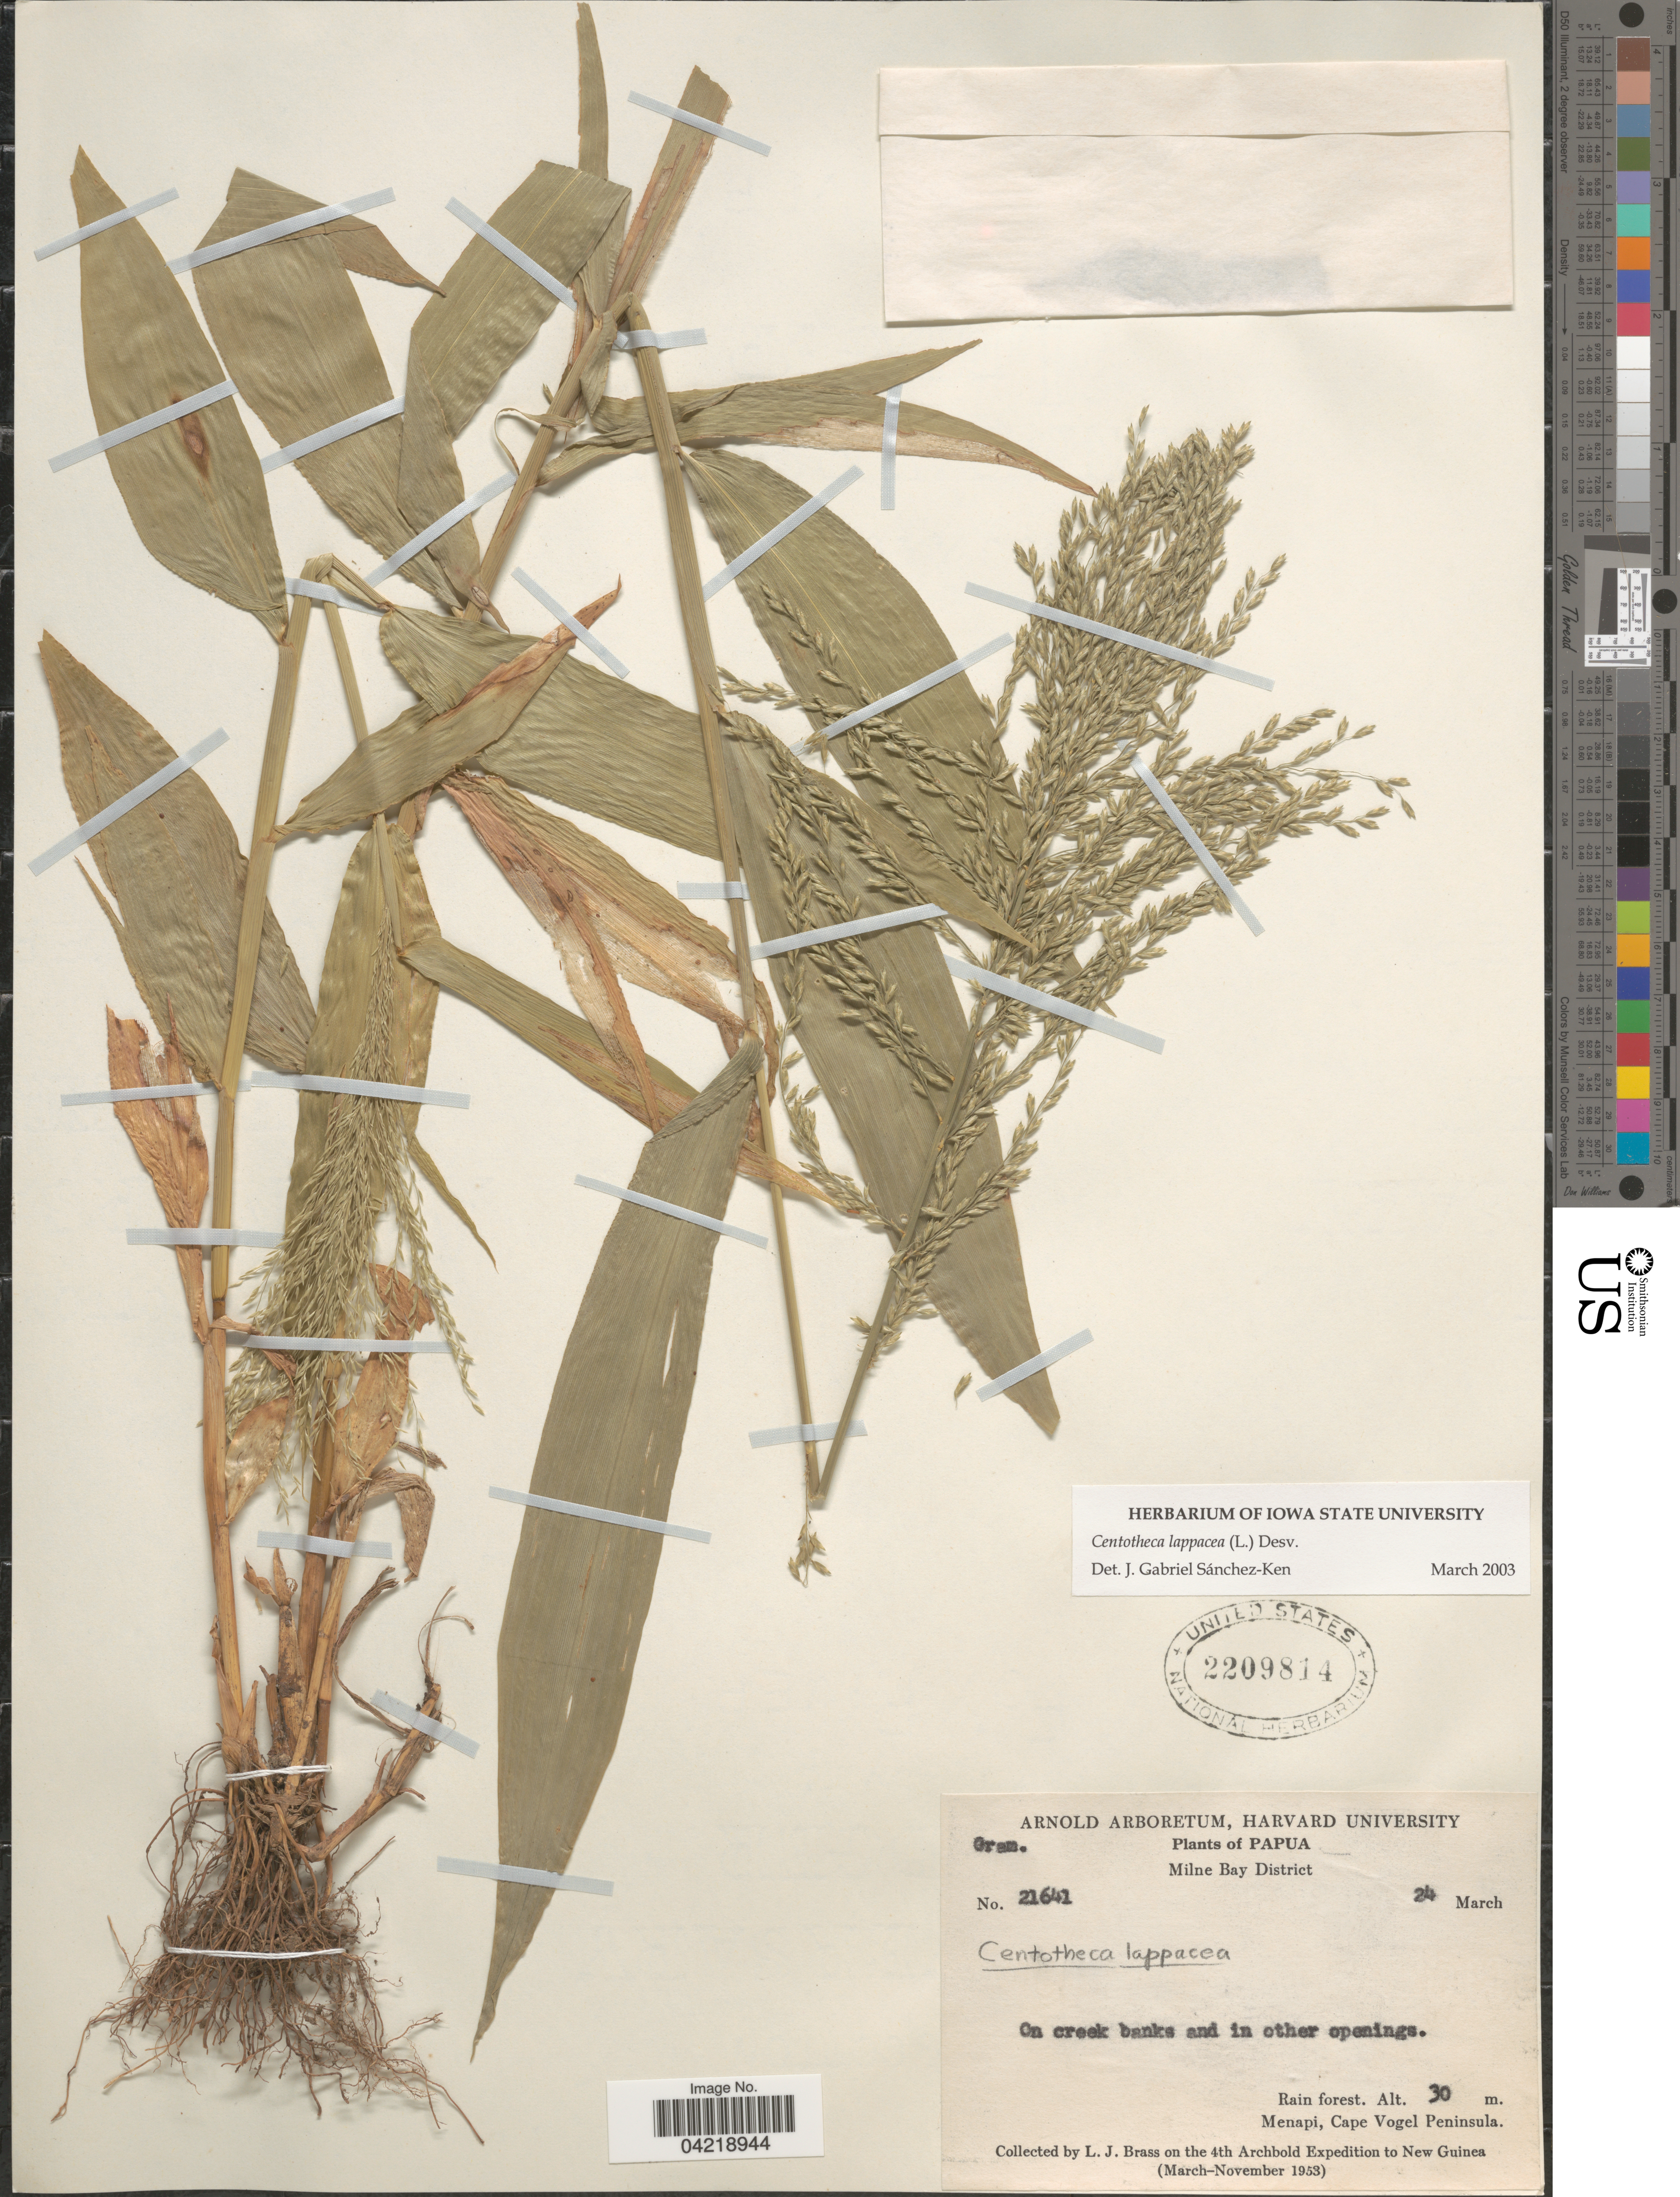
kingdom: Plantae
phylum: Tracheophyta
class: Liliopsida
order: Poales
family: Poaceae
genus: Centotheca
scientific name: Centotheca lappacea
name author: (L.) Desv.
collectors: L. J. Brass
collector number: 21641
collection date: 1953-03-24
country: Papua New Guinea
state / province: Milne Bay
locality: Papua. Milne Bay District. On creek banks and in other openings. Rain forest. Menapi, Cape Vogel Peninsula. On the 4th Archbold Expedition to New Guinea (March-November 1953).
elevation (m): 30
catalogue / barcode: US 2209814